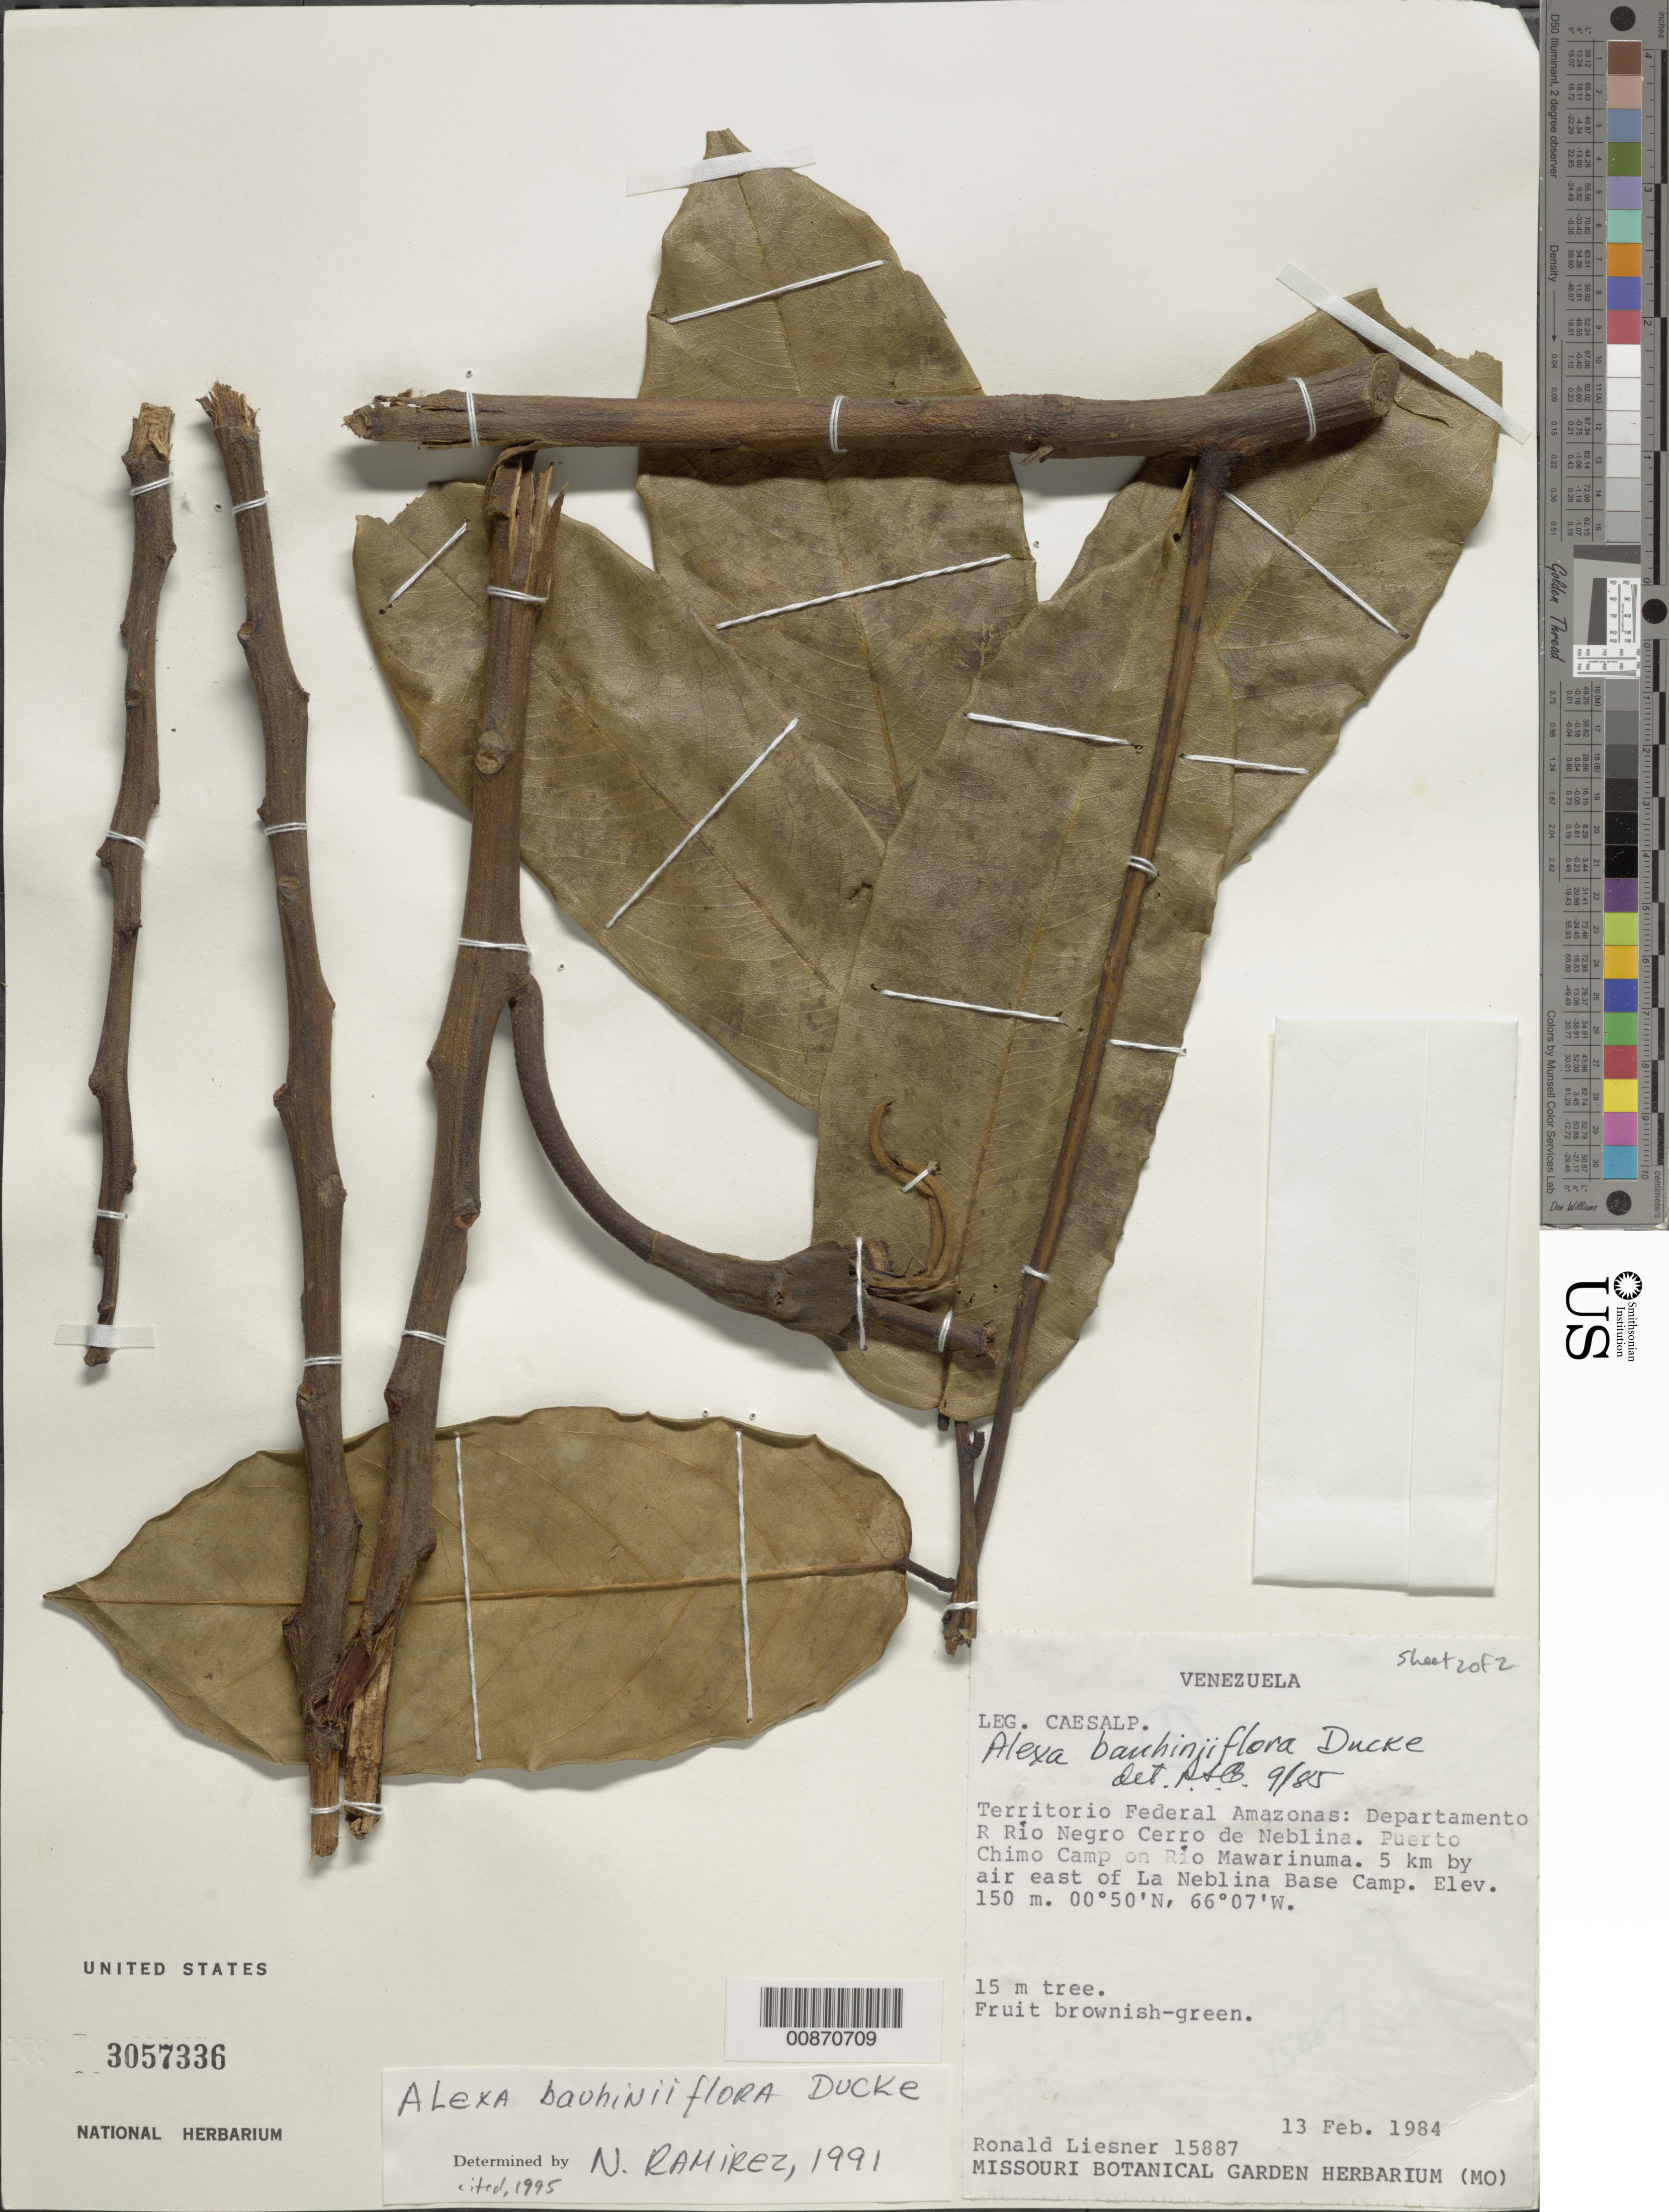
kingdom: Plantae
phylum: Tracheophyta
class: Magnoliopsida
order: Fabales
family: Fabaceae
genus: Alexa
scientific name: Alexa bauhiniiflora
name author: Ducke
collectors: R. L. Liesner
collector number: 15887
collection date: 1984-02-13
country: Venezuela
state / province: Amazonas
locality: Territorio Federal Amazonas: Departamento R Rio Negro Cerro de Neblina, Puerto Chimo Camp on Rio Mawarinuma, 5 km by air east of La Neblina Base Camp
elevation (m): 150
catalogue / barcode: US 3057336